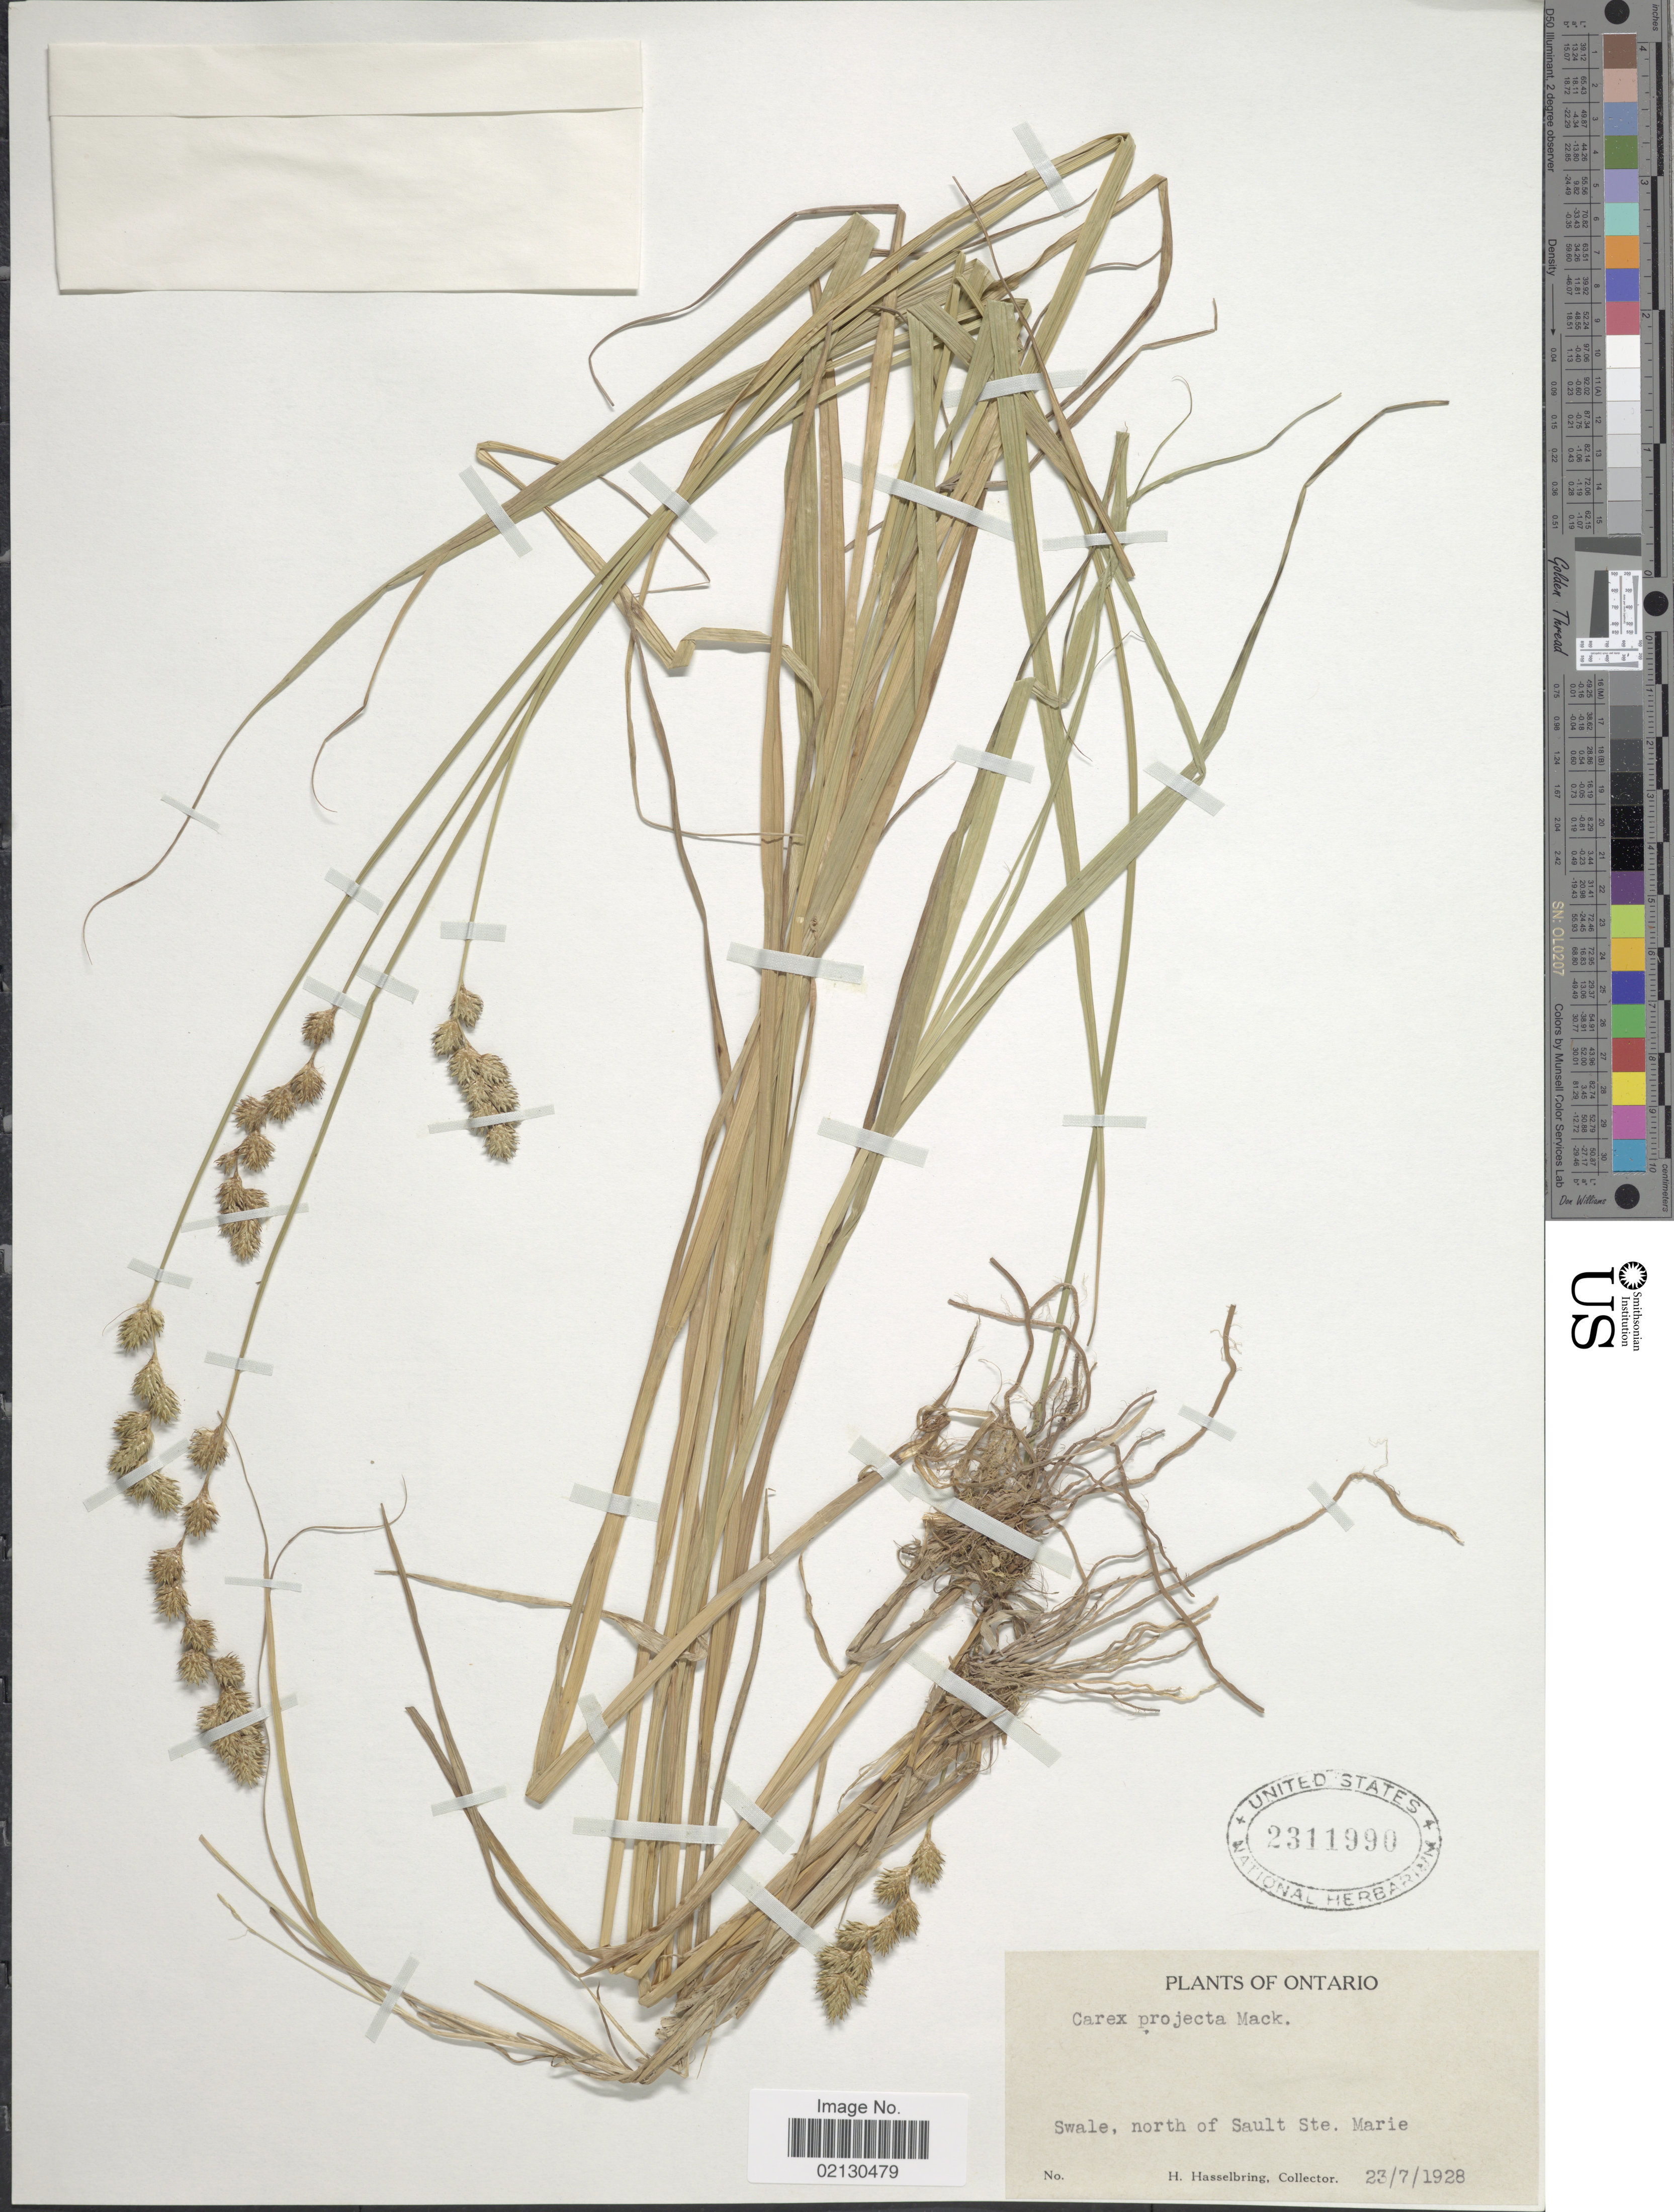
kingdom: Plantae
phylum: Tracheophyta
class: Liliopsida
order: Poales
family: Cyperaceae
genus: Carex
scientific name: Carex projecta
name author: Mack.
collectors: H. Hasselbring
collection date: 1928-07-23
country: Canada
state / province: Ontario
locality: North of Sault Ste. Marie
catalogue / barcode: US 2311990